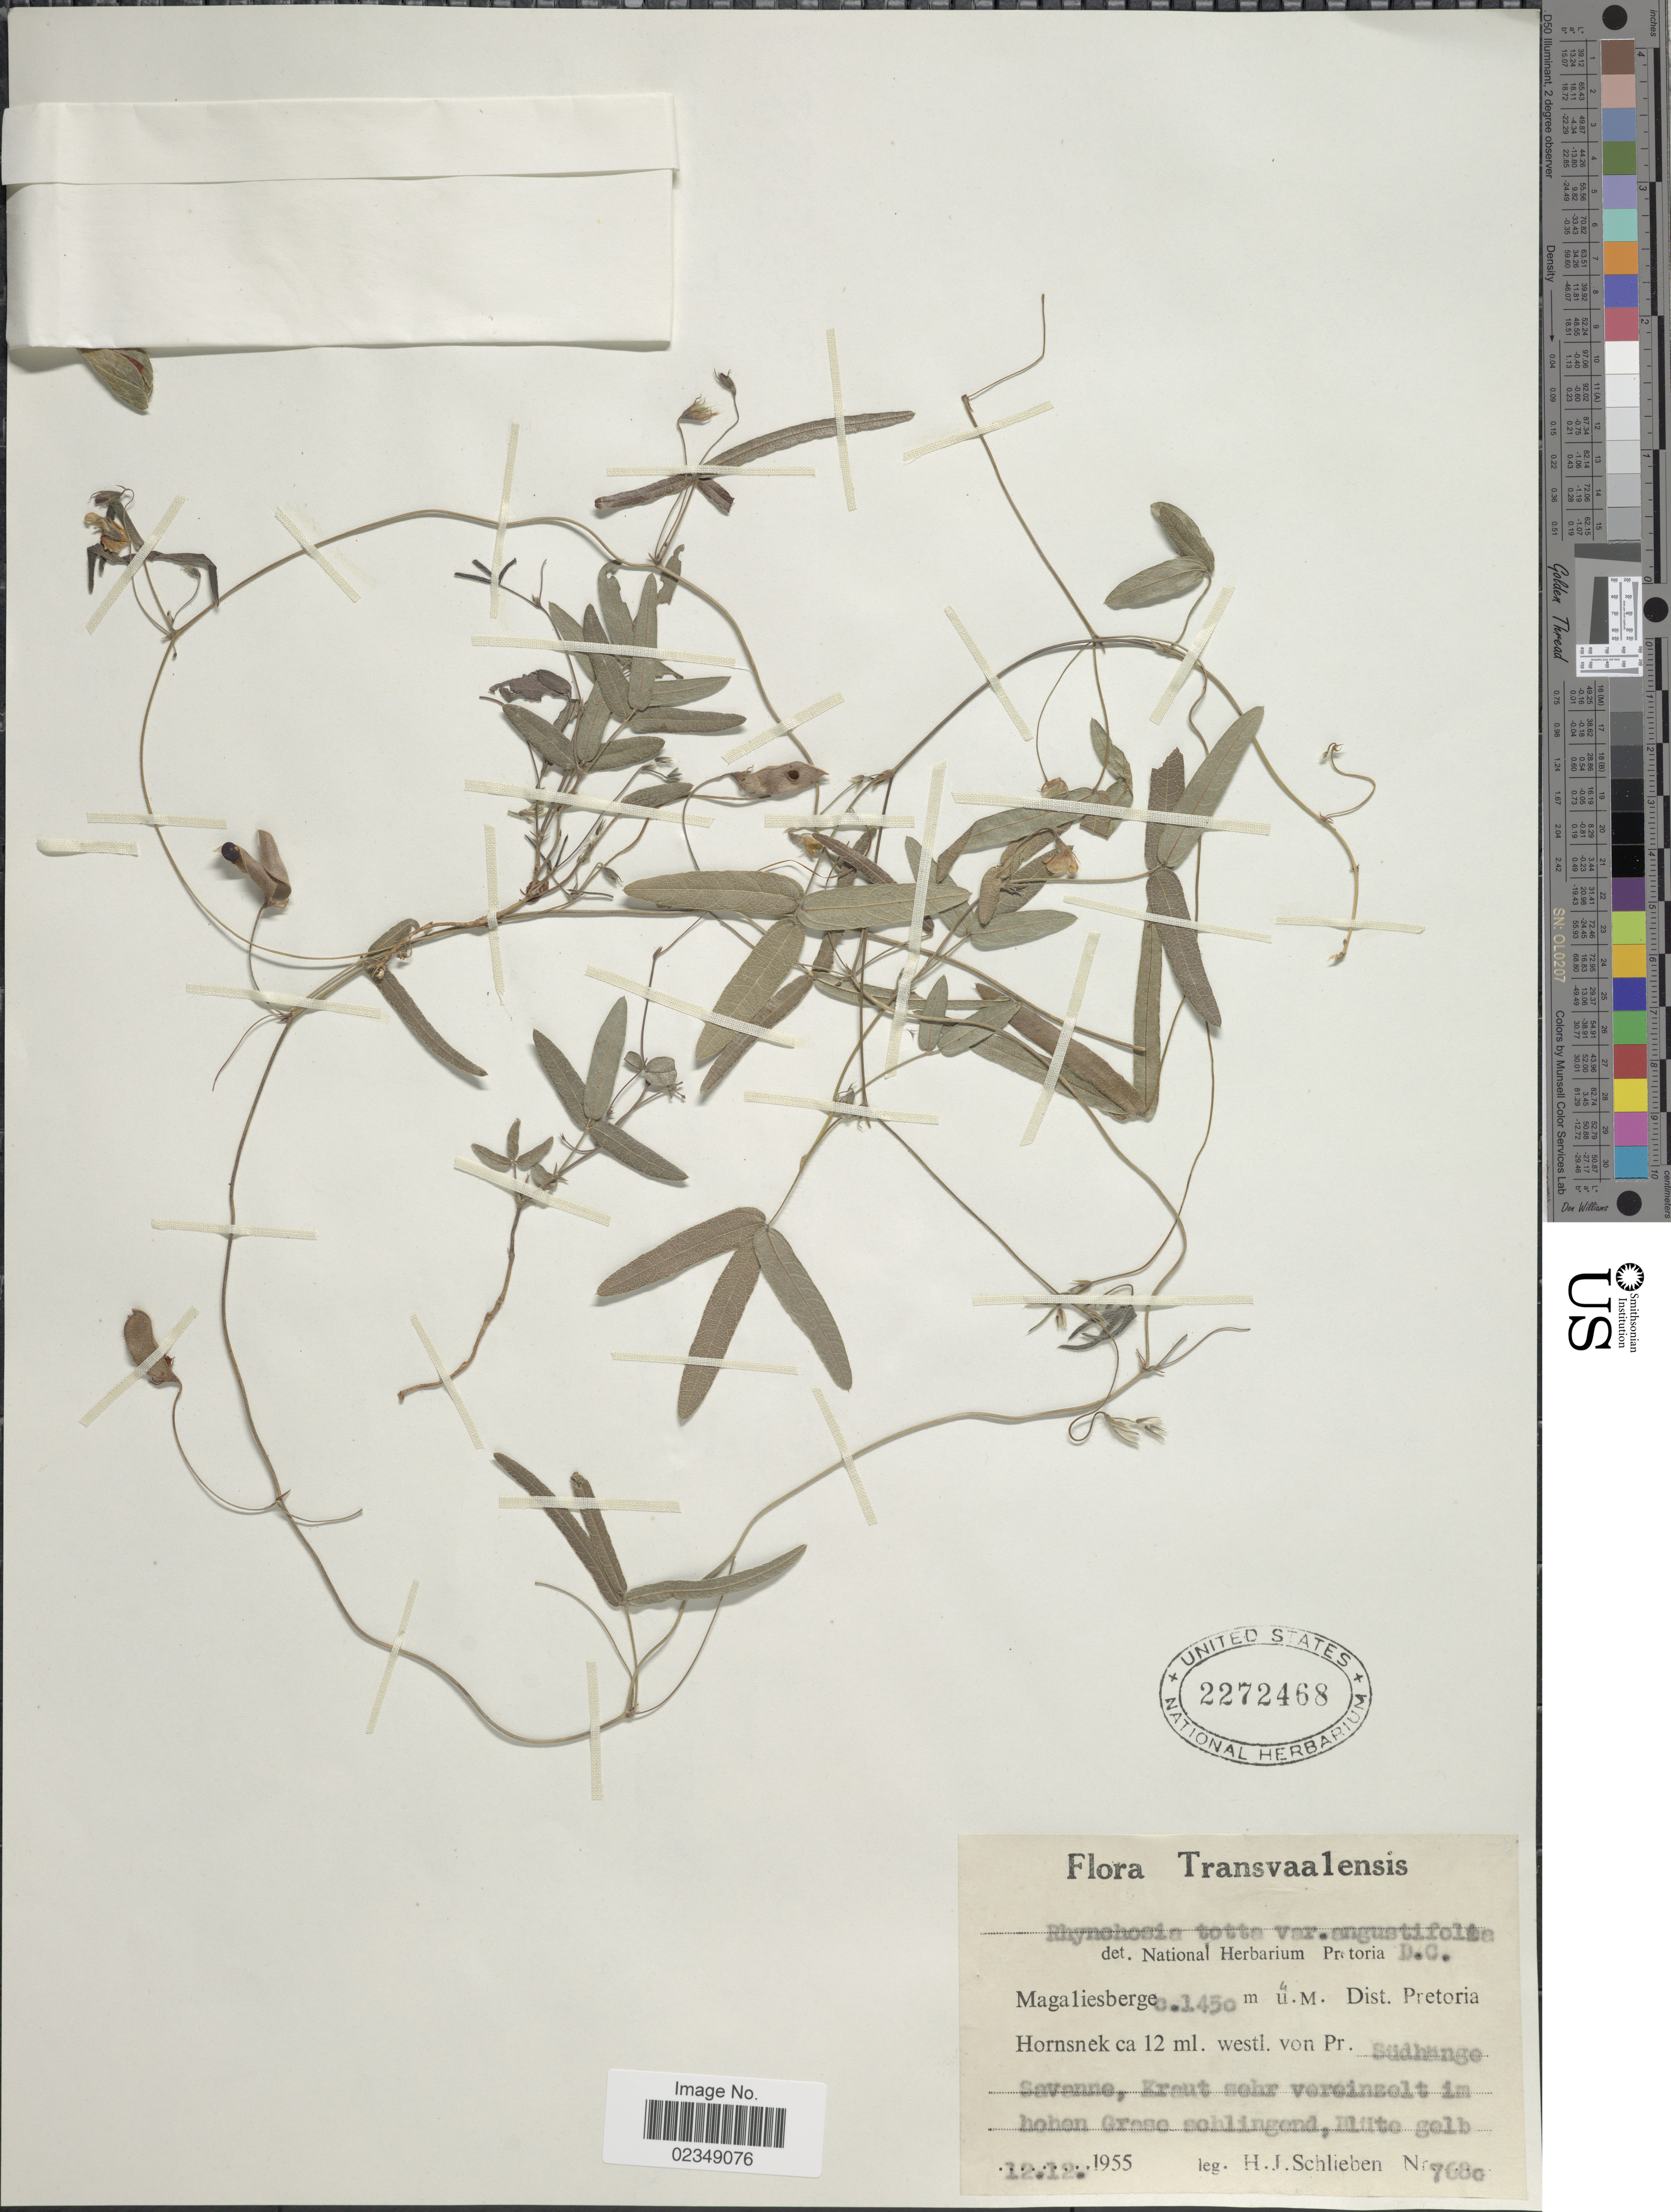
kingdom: Plantae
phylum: Tracheophyta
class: Magnoliopsida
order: Fabales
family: Fabaceae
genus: Rhynchosia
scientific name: Rhynchosia totta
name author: DC.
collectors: H. J. Schlieben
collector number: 7680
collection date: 1955-12-12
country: South Africa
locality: Transvaalensis, Magaliesberge, dist. Pretoria Hornsnek, westl. vonn Pr. Sudhange Savanne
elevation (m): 1450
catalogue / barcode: US 2272468